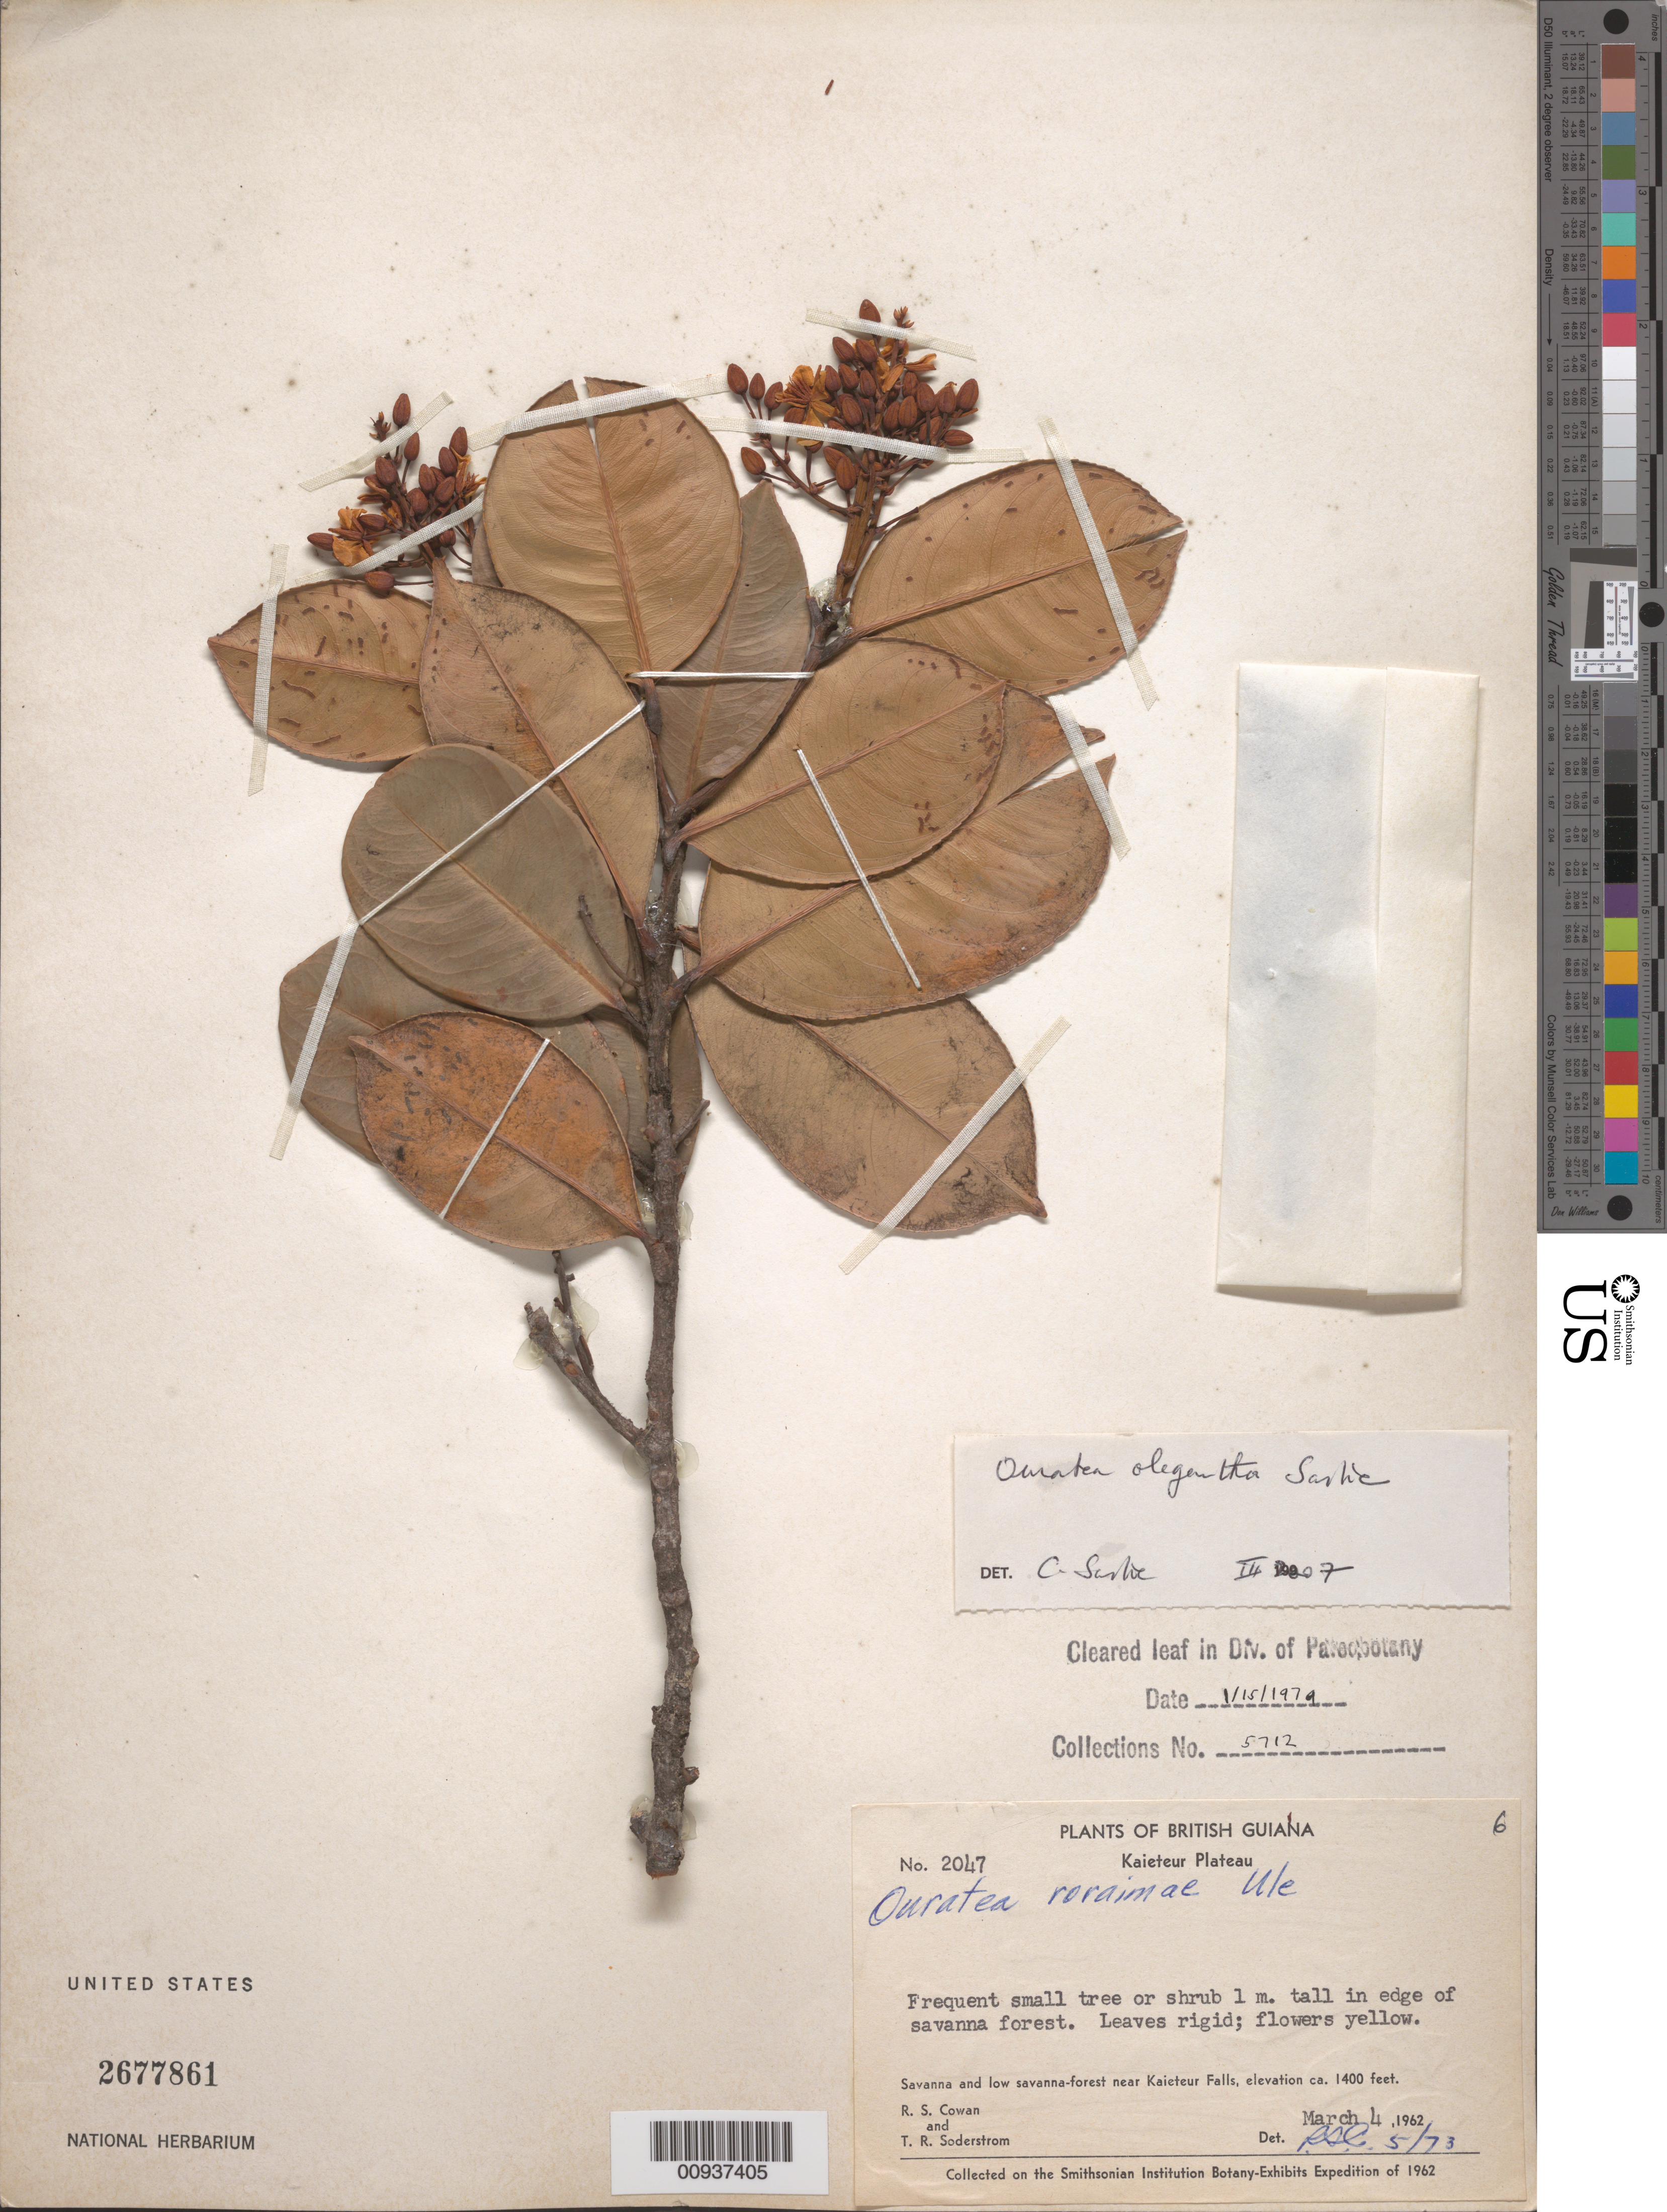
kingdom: Plantae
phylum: Tracheophyta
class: Magnoliopsida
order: Malpighiales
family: Ochnaceae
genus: Ouratea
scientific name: Ouratea oligantha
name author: Steyerm. ex Sastre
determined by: Sastre, C. H. L.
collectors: R. S. Cowan & T. R. Soderstrom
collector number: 2047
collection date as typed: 4-Mar-62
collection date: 1962-03-04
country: Guyana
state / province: Potaro-Siparuni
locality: Kaieteur Falls, savanna near falls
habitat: Edge of savanna forest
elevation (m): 427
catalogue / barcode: US 2677861